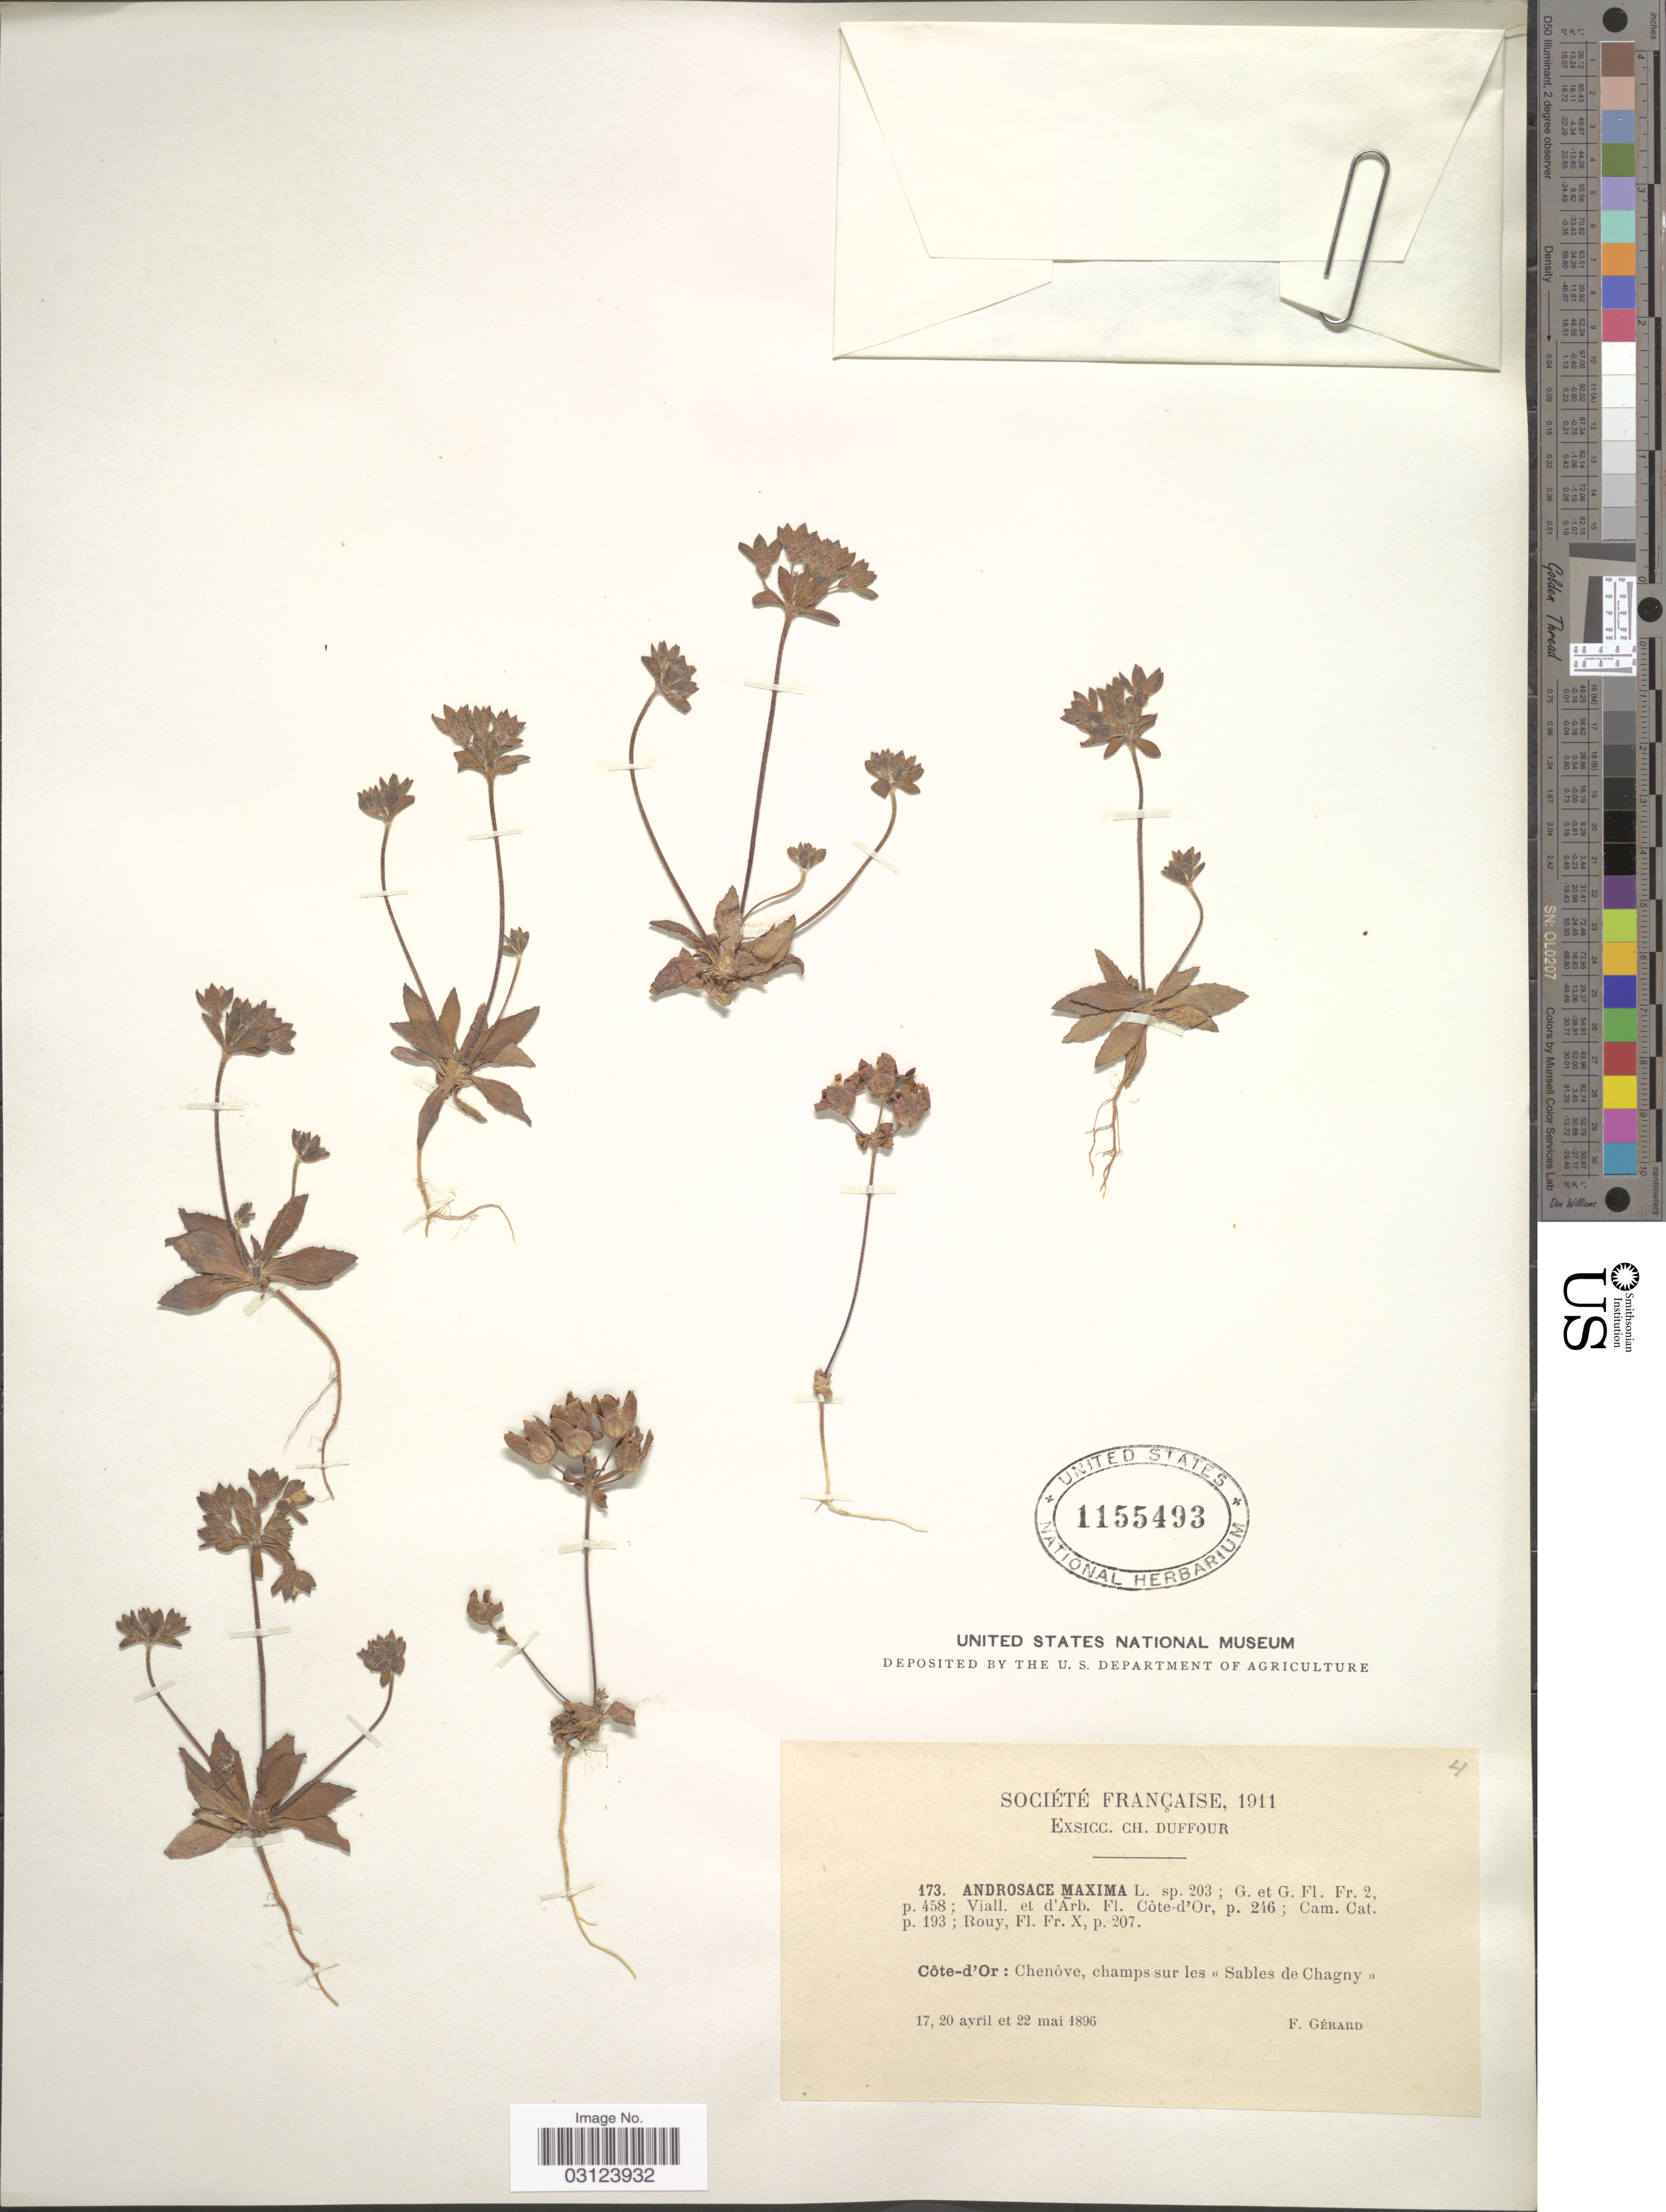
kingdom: Plantae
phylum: Tracheophyta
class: Magnoliopsida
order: Ericales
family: Primulaceae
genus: Androsace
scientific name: Androsace maxima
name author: L.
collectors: F. Gérard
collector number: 173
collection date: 1896-04-17/1896-05-22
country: France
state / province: Bourgogne-Franche-Comté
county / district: Côte-d'Or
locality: Ch. Duffour, Côte-d'Or: Chenove, champs sur les <<Sables de Chagny>>.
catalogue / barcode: US 1155493